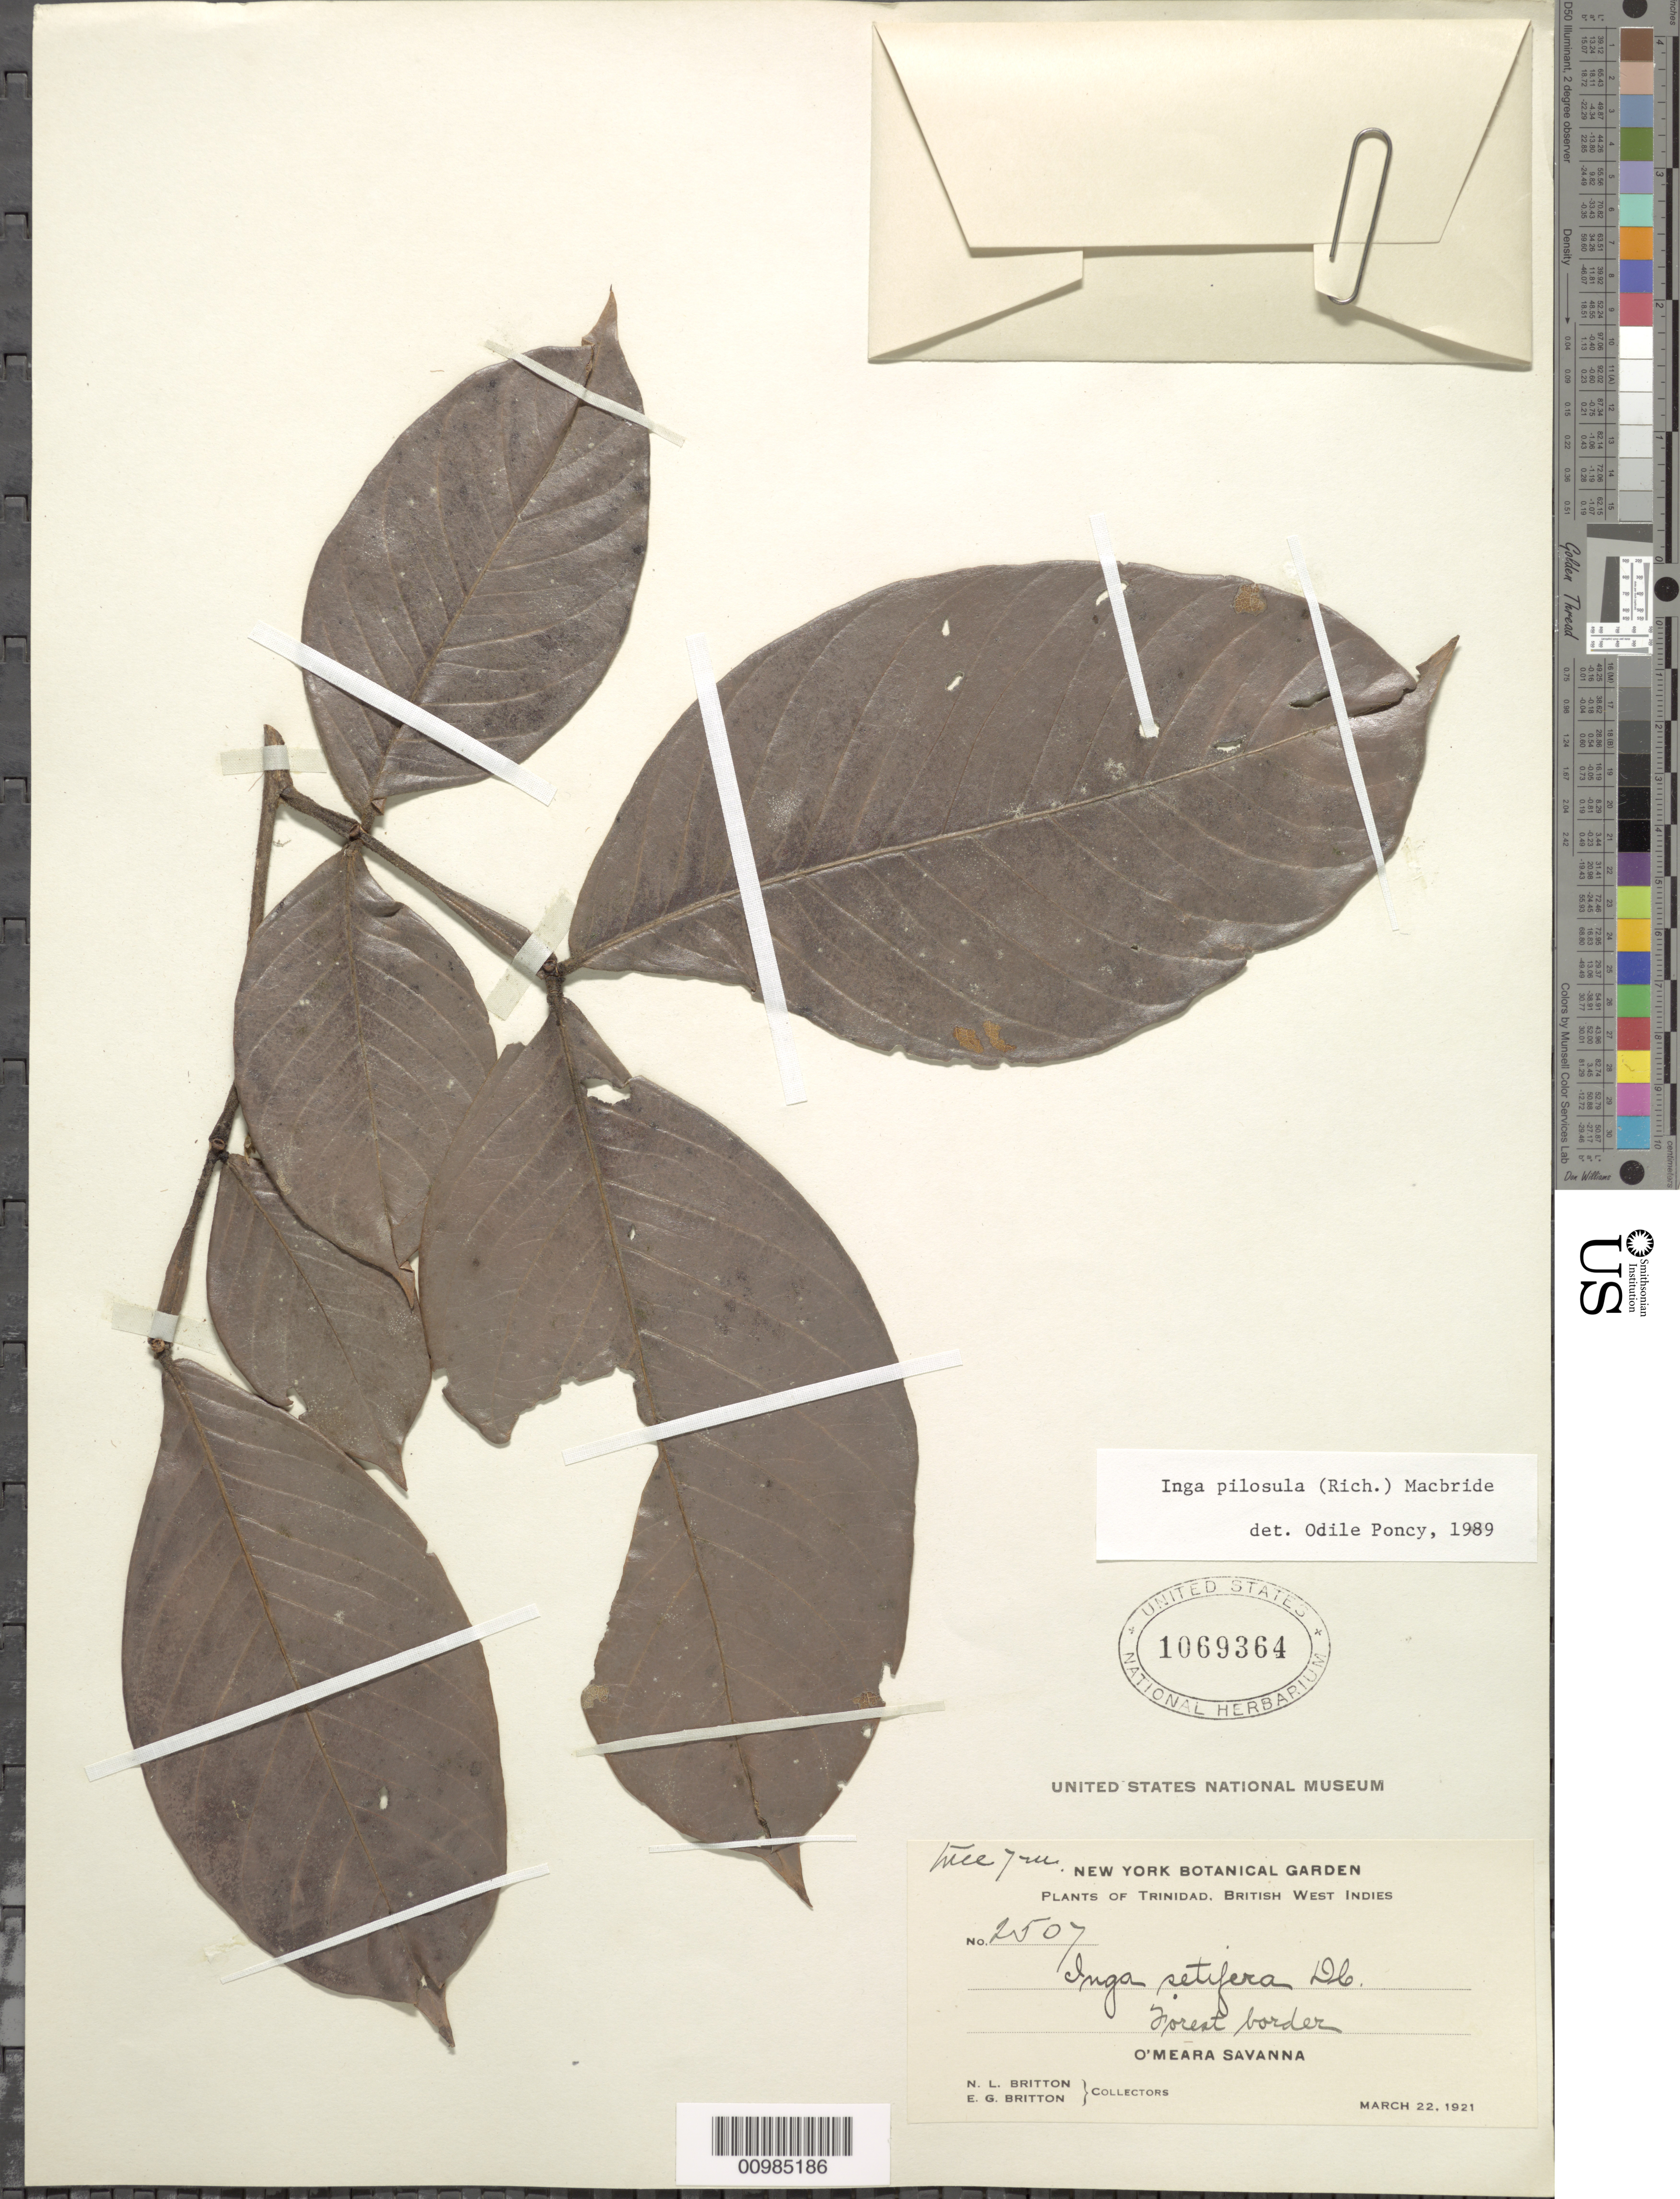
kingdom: Plantae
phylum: Tracheophyta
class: Magnoliopsida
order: Fabales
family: Fabaceae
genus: Inga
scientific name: Inga pilosula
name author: (Rich.) J.F. Macbr.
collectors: N. Britton & E. G. Britton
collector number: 2507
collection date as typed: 22 Mar 1921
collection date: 1921-03-22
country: Trinidad and Tobago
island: Trinidad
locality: O'Meara Savanna. Forest border.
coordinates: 0 N, 0 E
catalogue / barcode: US 1069364